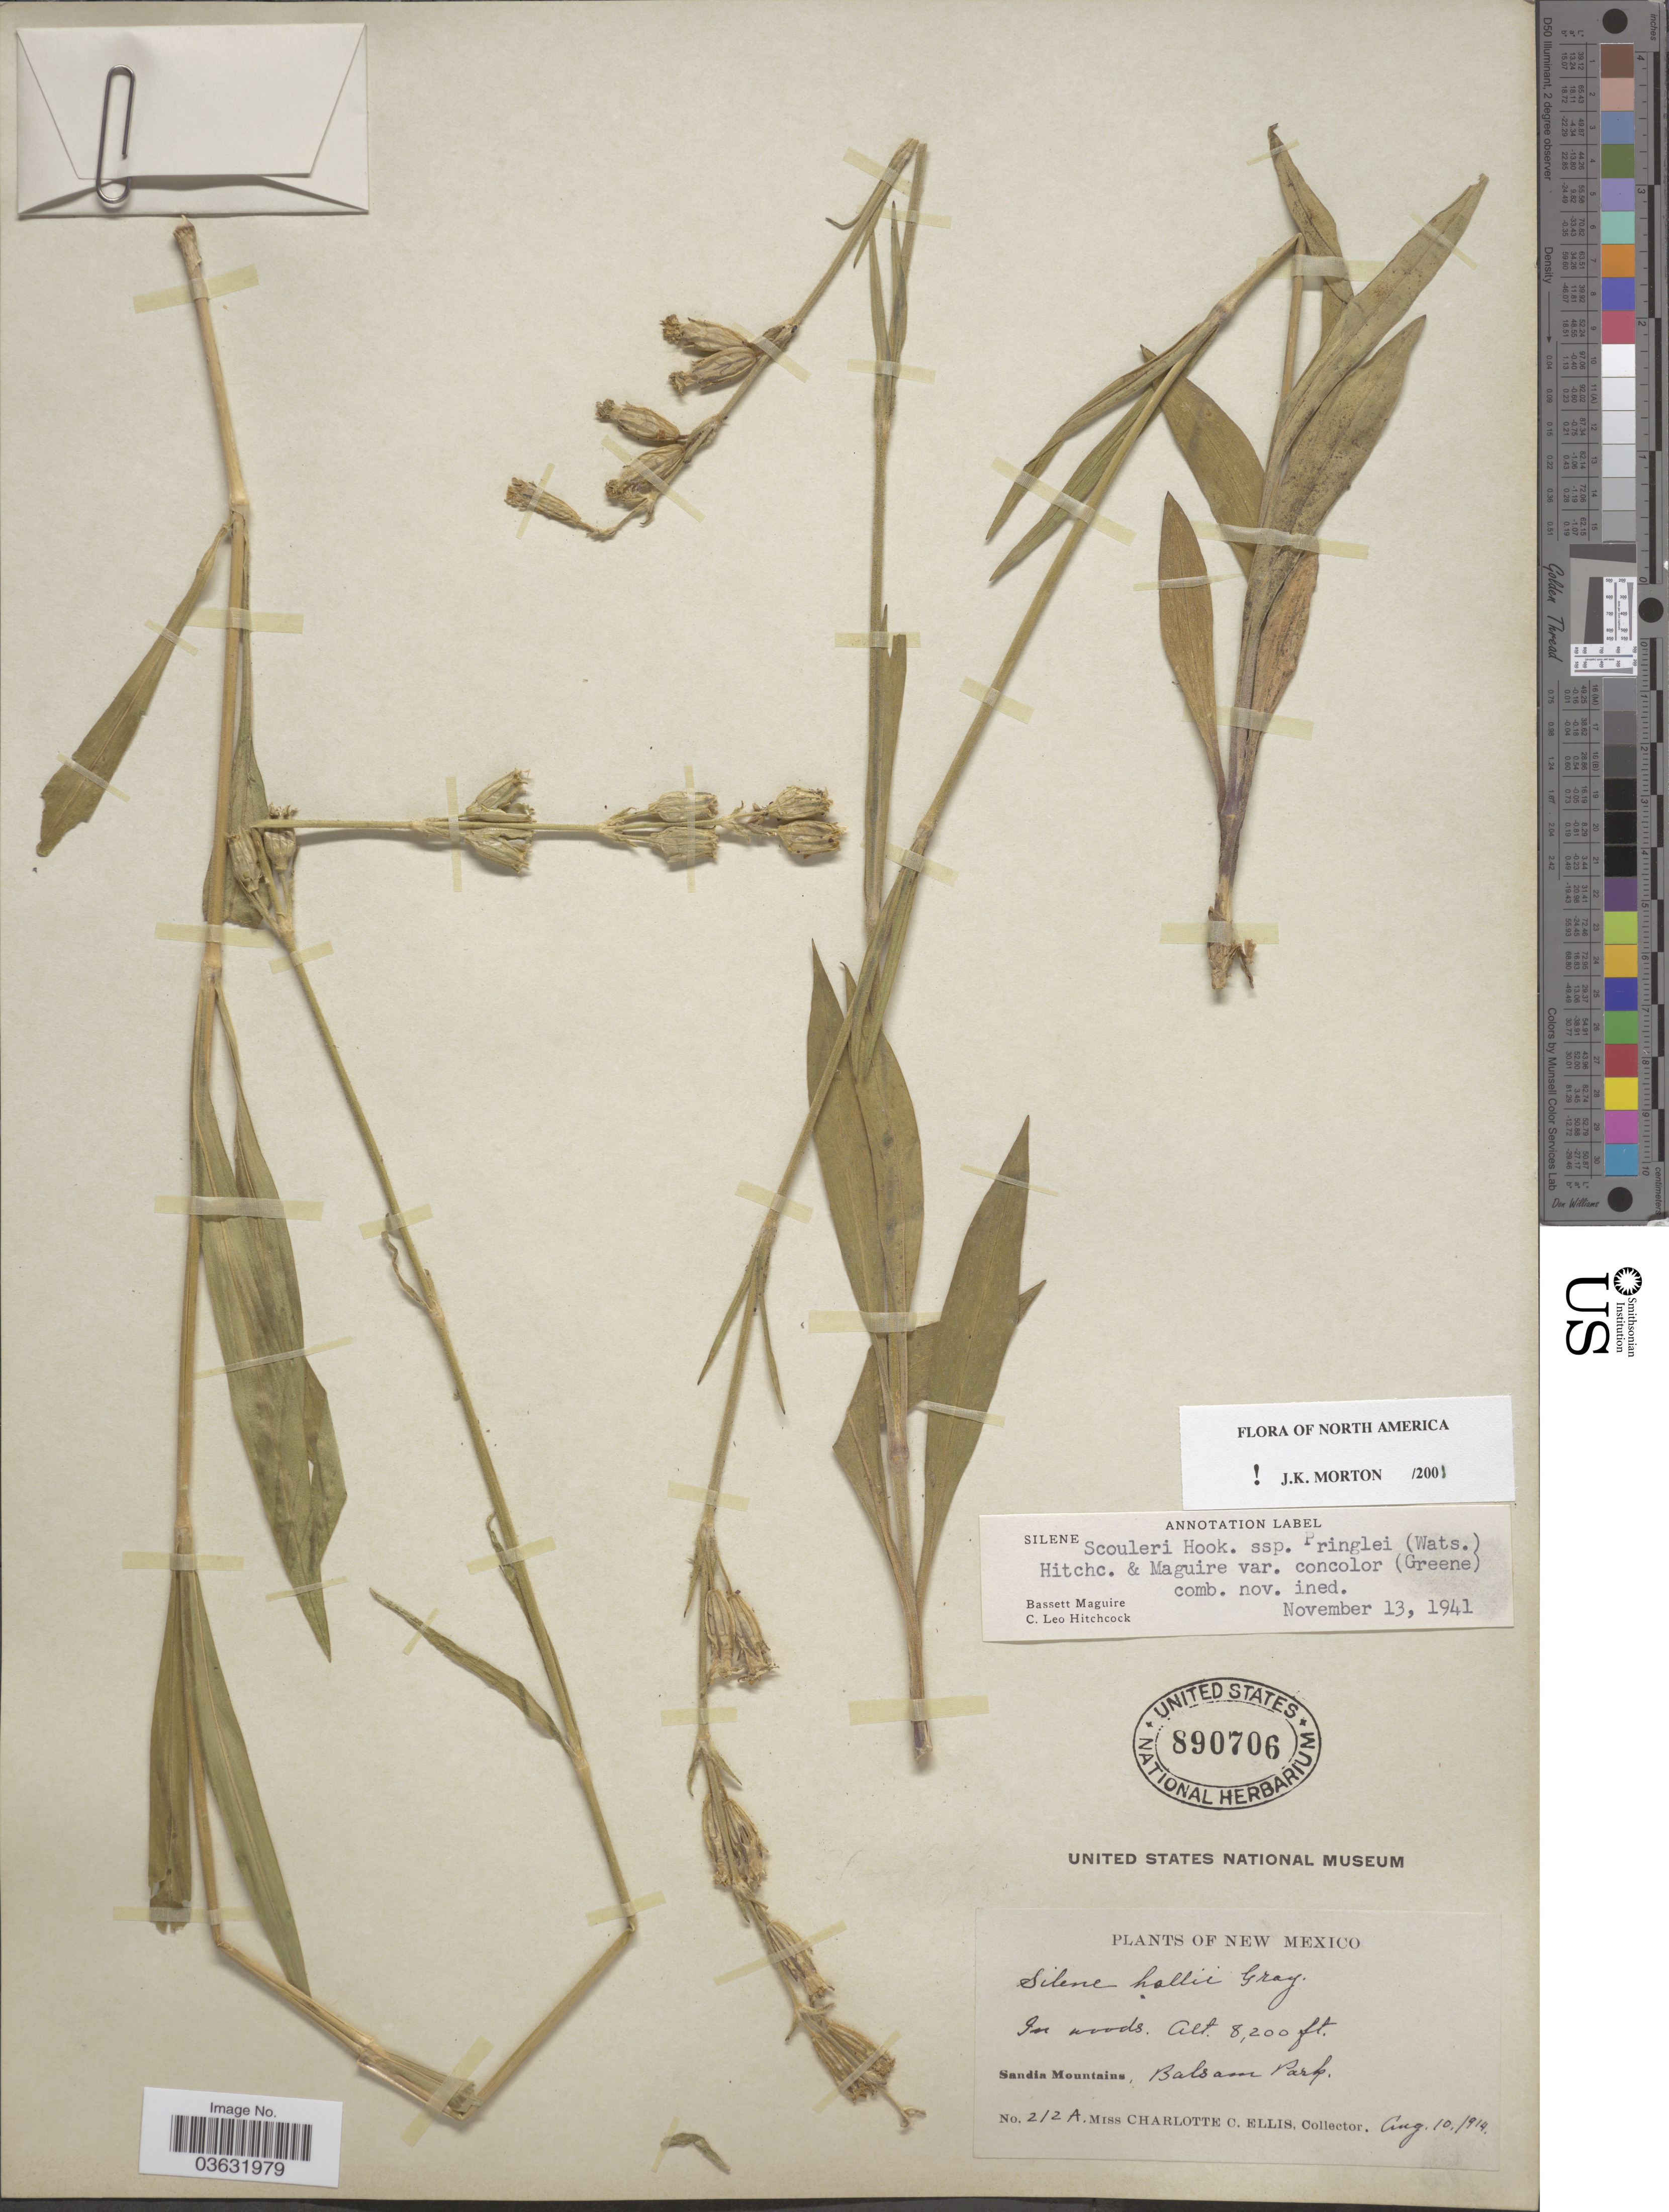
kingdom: Plantae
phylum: Tracheophyta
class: Magnoliopsida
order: Caryophyllales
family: Caryophyllaceae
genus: Silene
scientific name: Silene scouleri var. concolor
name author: (Greene) C.L. Hitchc. & Maguire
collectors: C. C. Ellis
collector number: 212A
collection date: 1914-08-10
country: United States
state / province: New Mexico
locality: Sandia Mountains, Balsam Park.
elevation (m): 2499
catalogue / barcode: US 890706